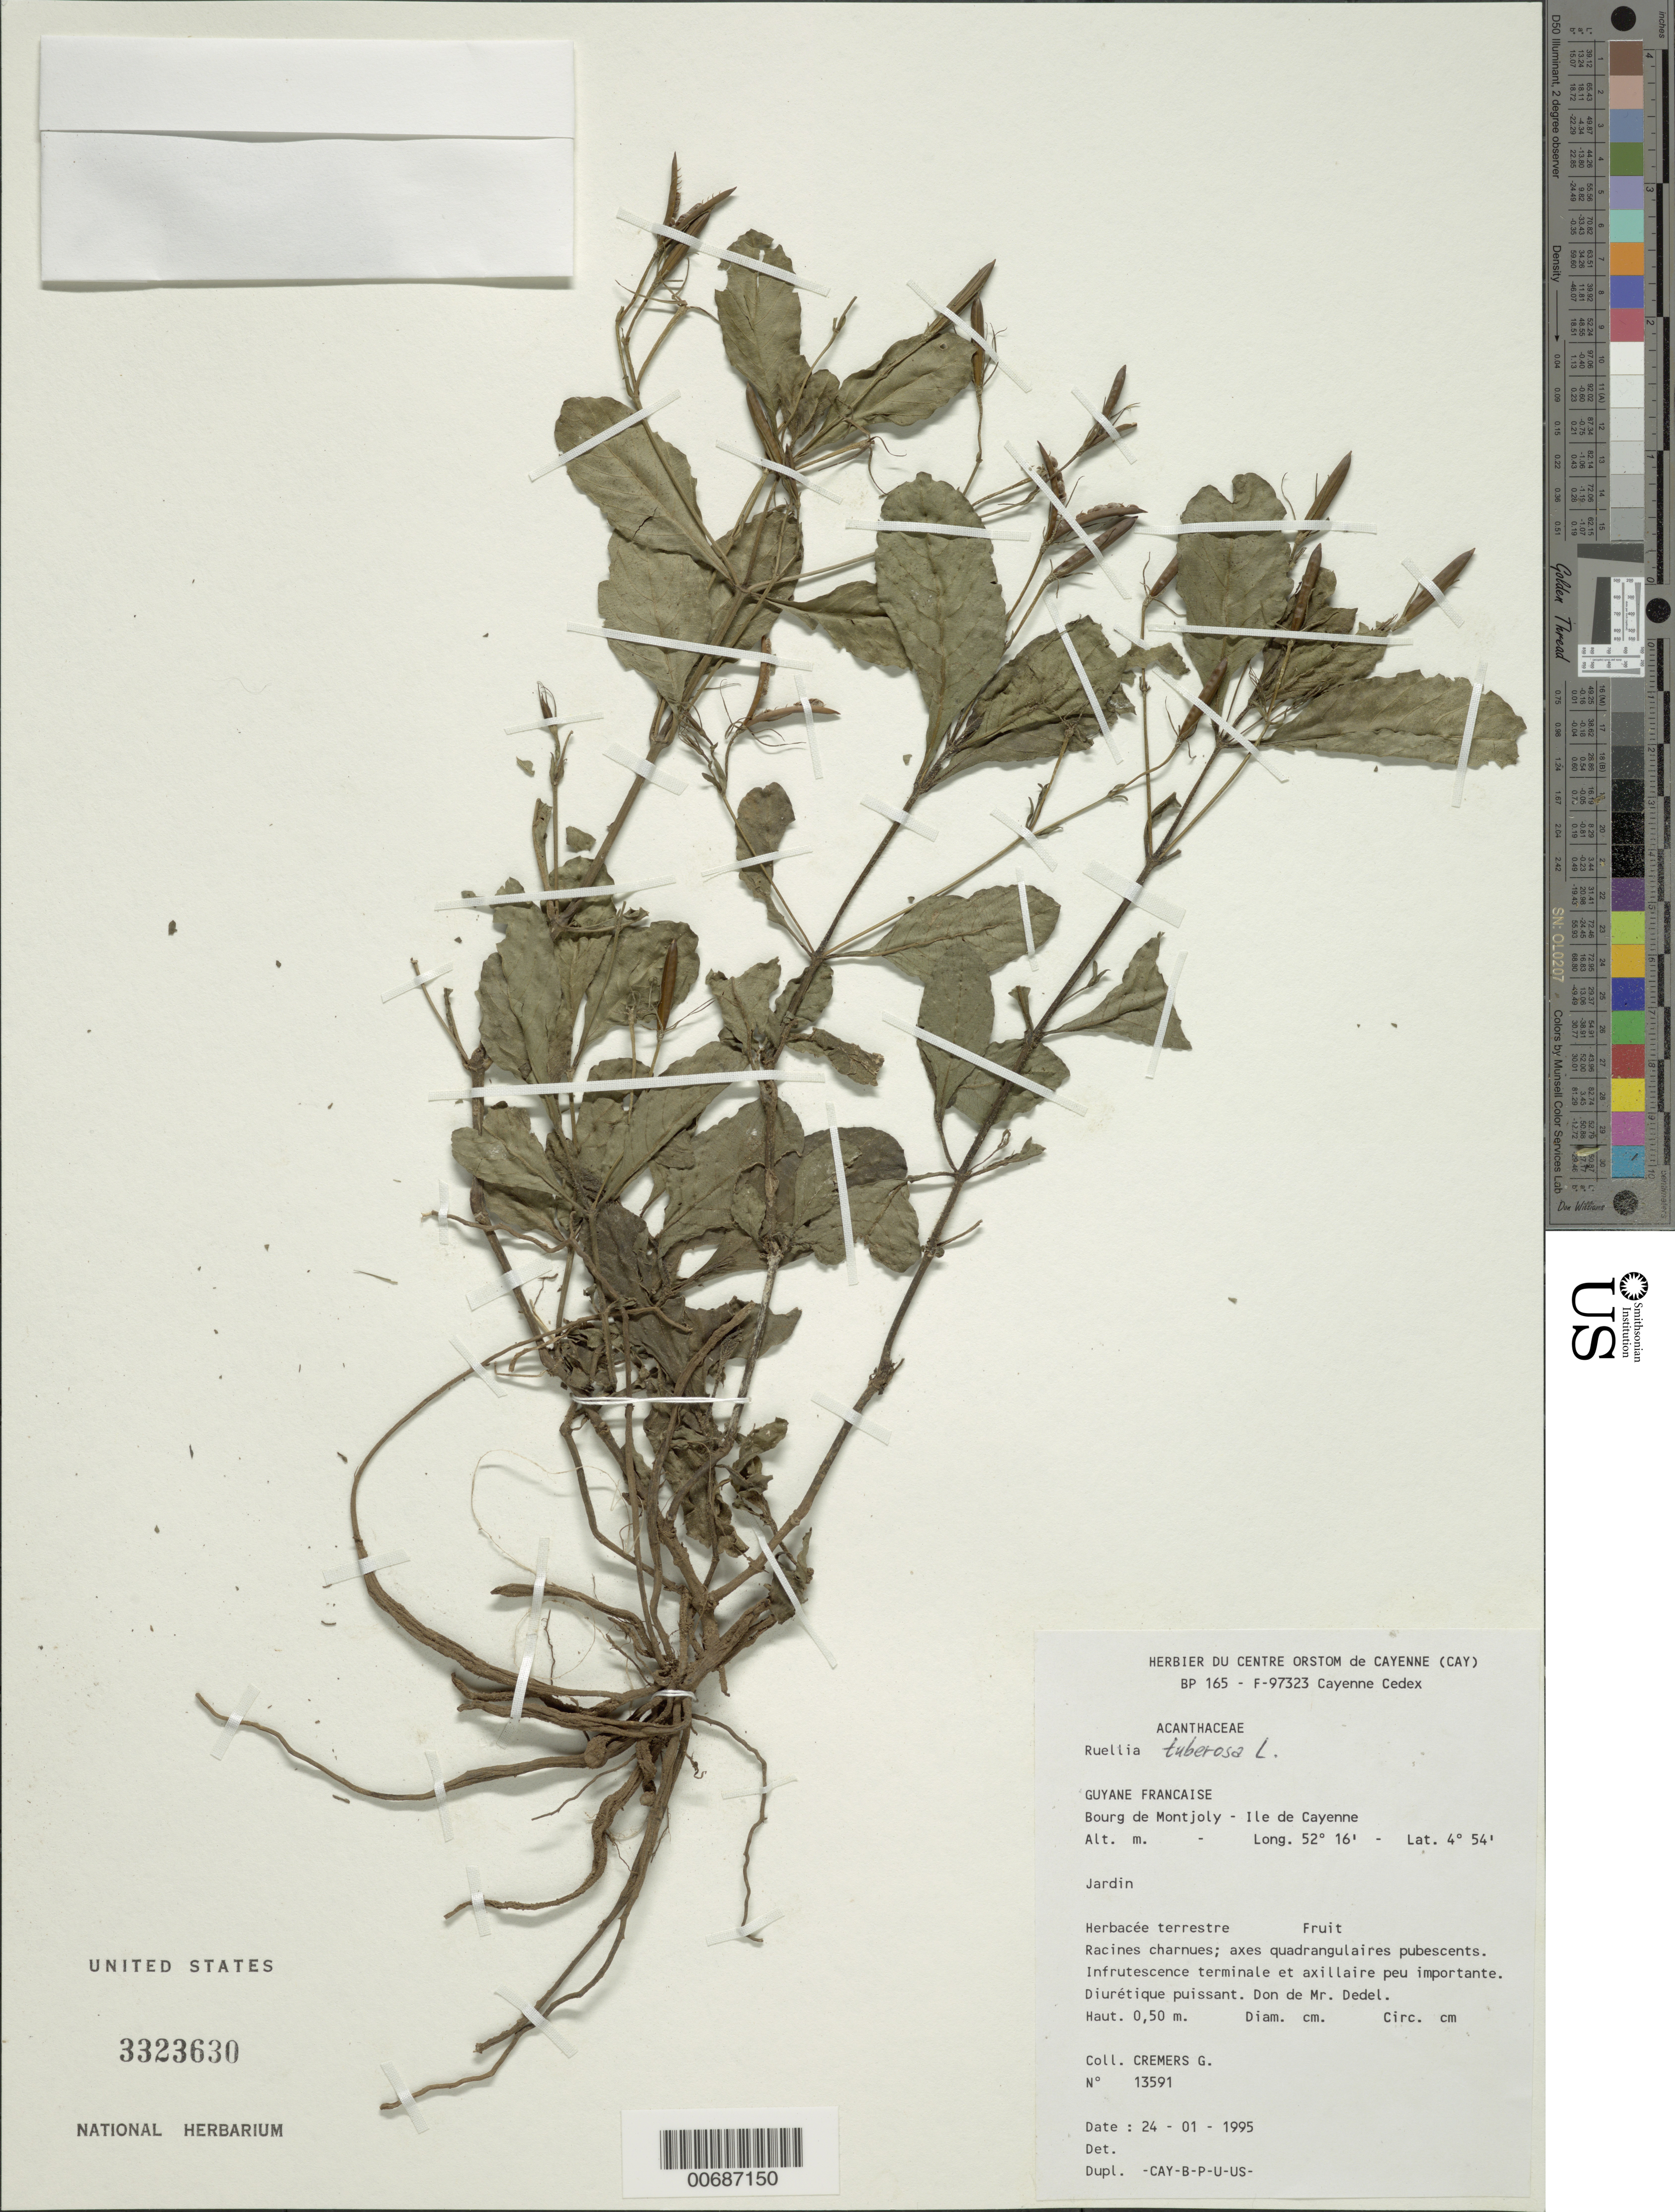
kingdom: Plantae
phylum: Tracheophyta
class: Magnoliopsida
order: Lamiales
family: Acanthaceae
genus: Ruellia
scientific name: Ruellia tuberosa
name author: L.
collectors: G. Cremers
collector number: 13591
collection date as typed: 24-Jan-95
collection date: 1995-01-24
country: French Guiana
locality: Bourge de Montjoly - Ile de Cayenne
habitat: Garden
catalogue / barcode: US 3323630